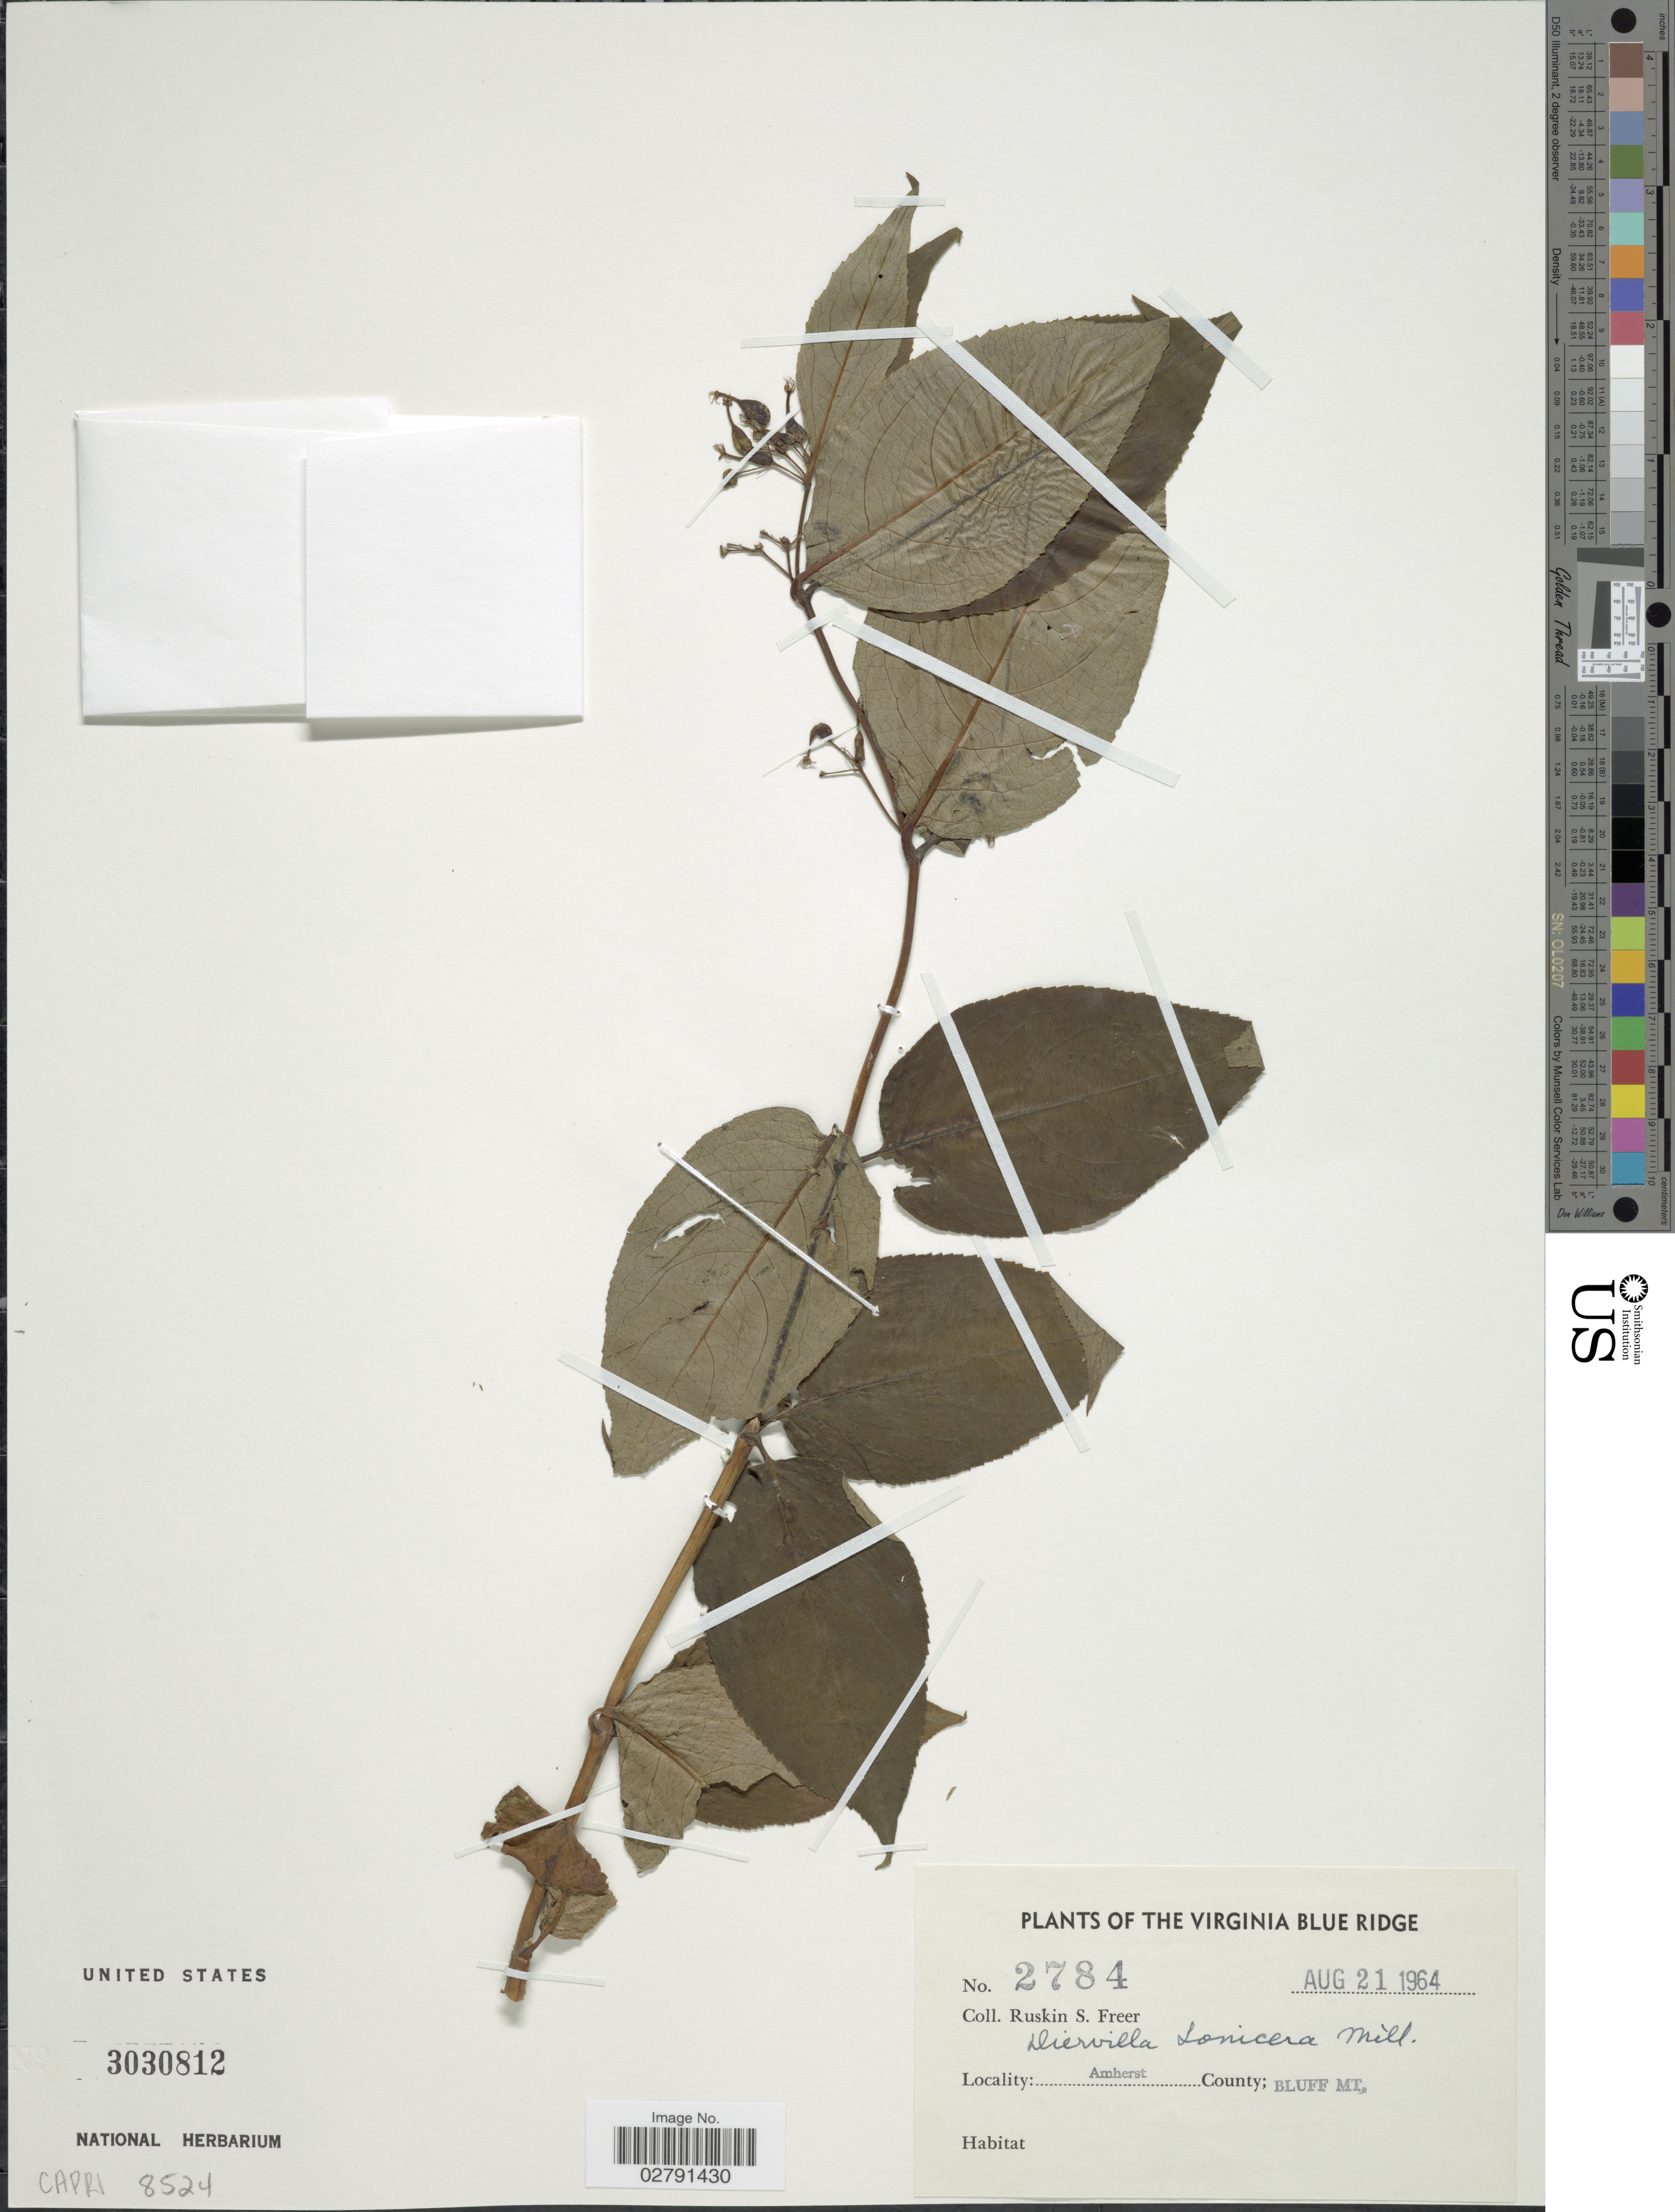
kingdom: Plantae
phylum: Tracheophyta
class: Magnoliopsida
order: Dipsacales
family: Caprifoliaceae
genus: Diervilla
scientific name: Diervilla lonicera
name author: Mill.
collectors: R. Freer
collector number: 2784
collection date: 1964-08-21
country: United States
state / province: Virginia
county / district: Amherst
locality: The Virginia Blue Ridge, Amherst County; Bluff Mt.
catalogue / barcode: US 3030812